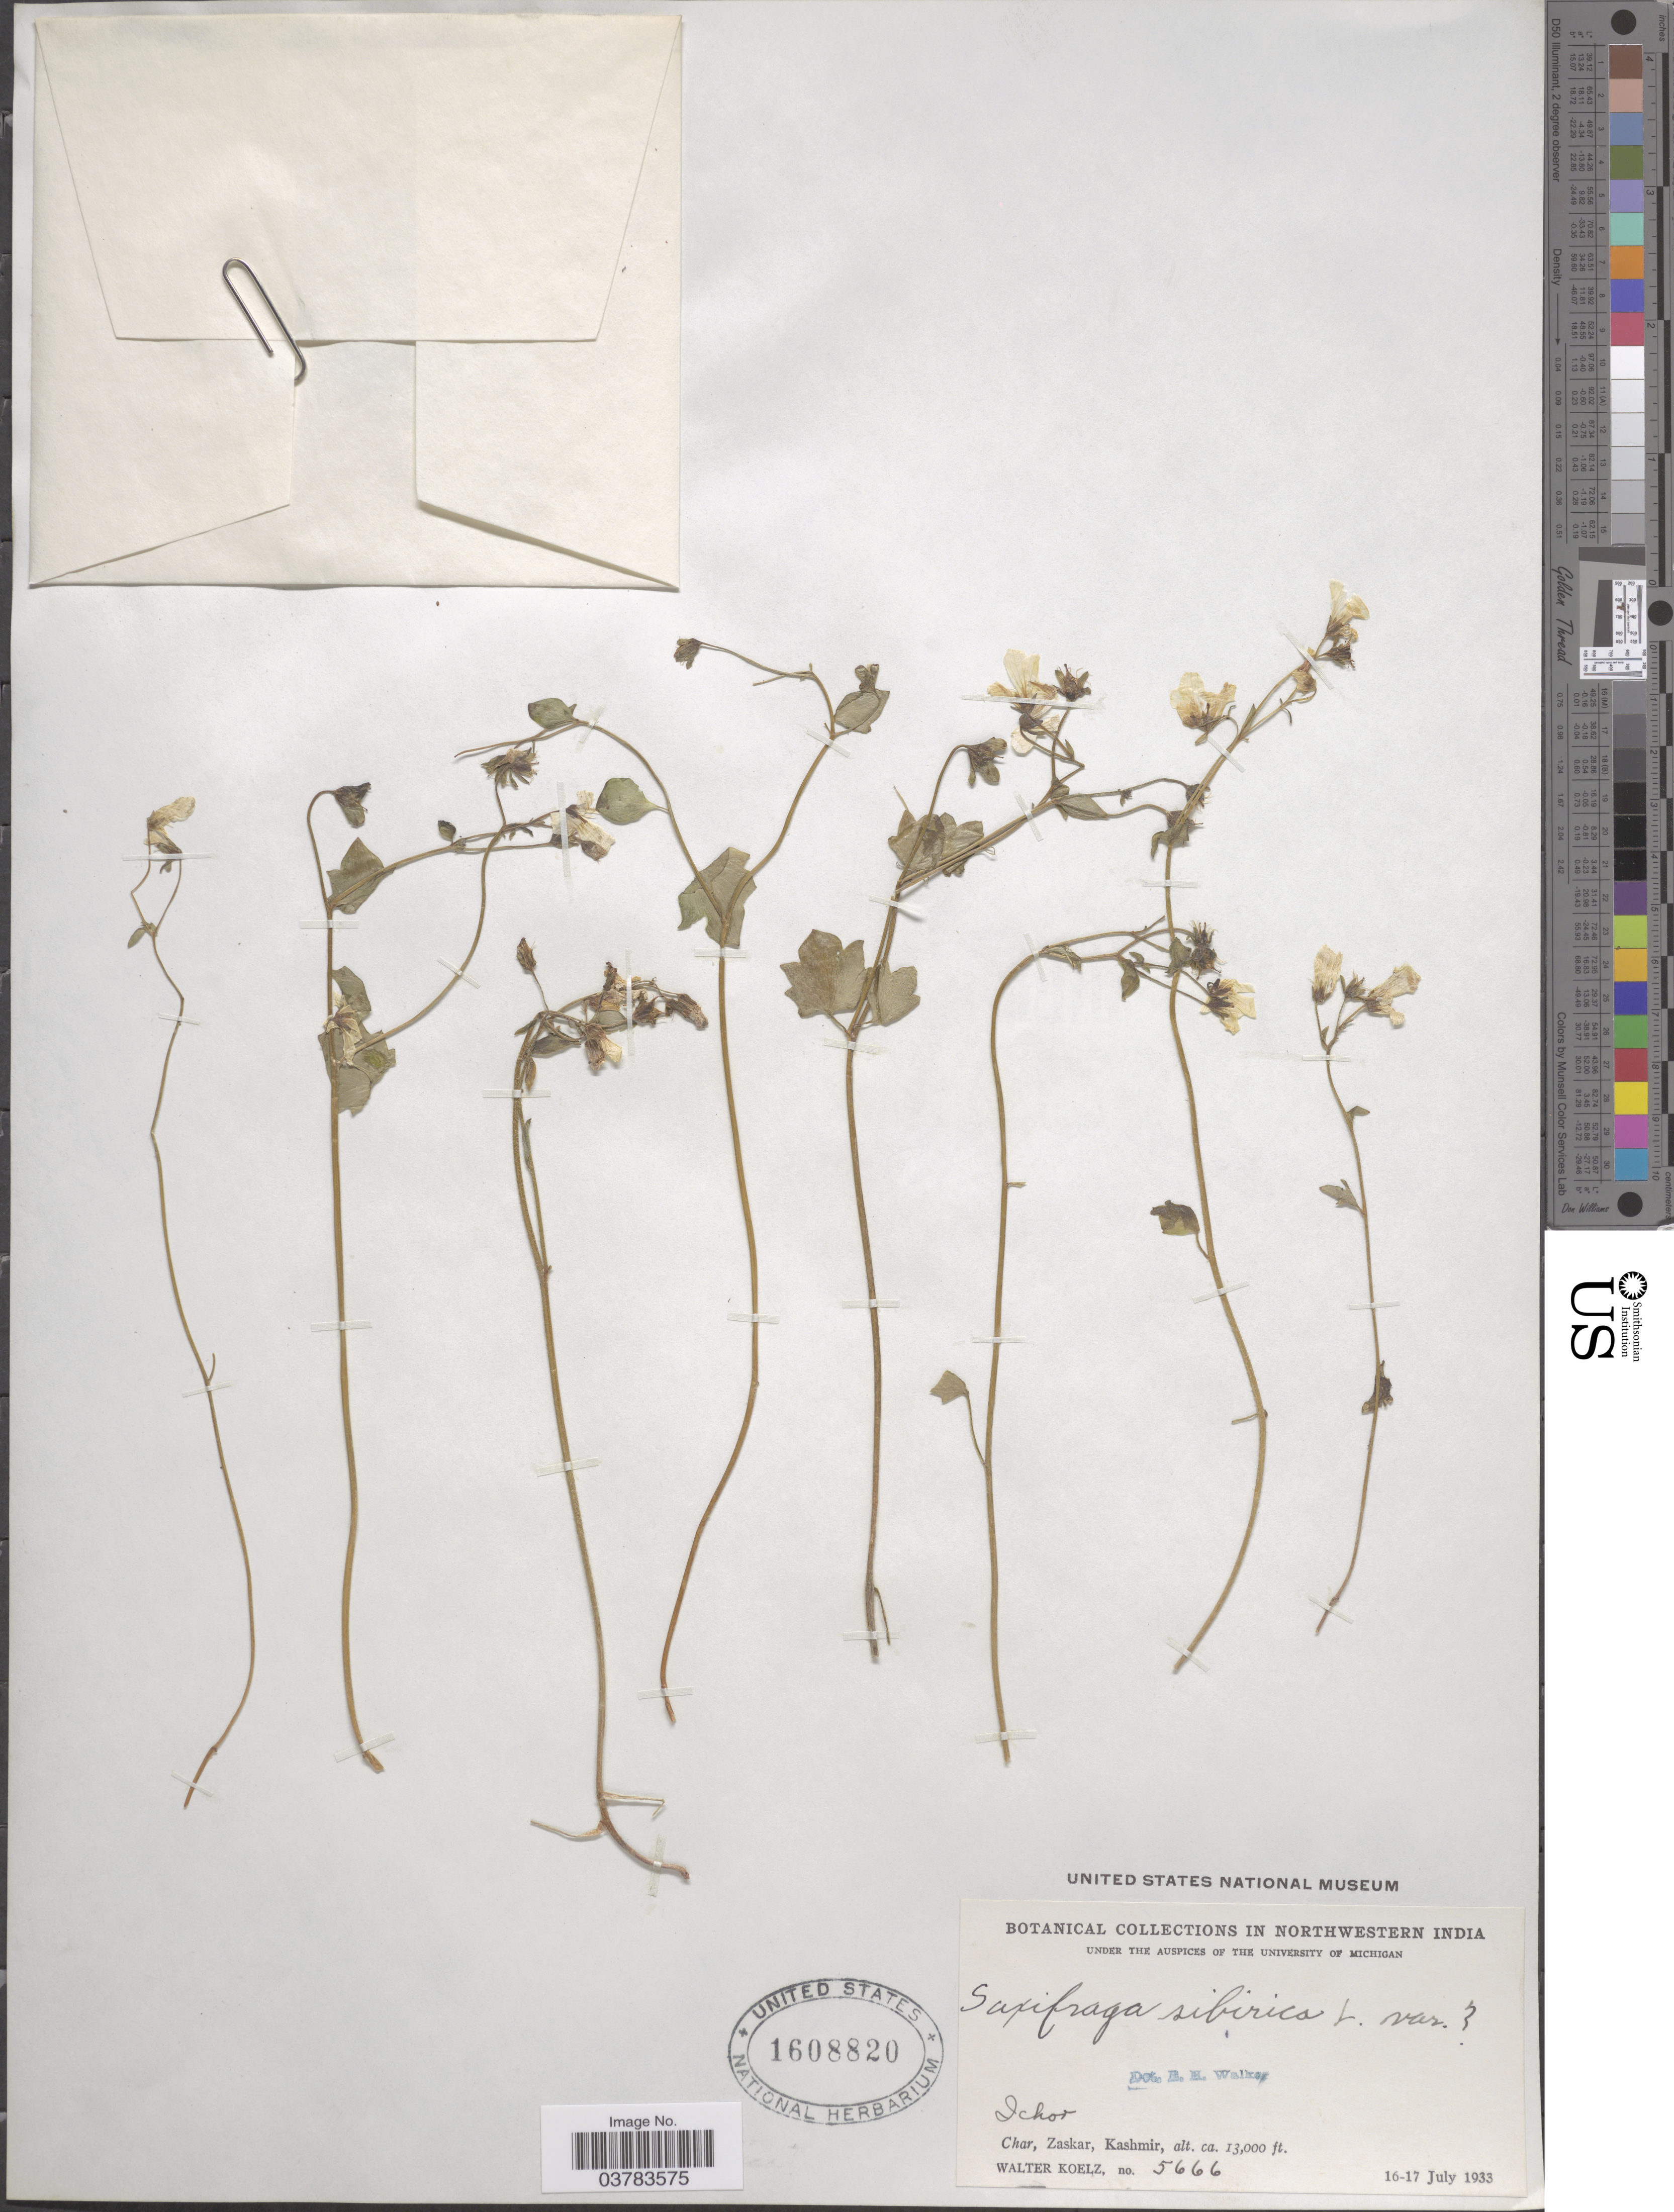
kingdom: Plantae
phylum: Tracheophyta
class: Magnoliopsida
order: Saxifragales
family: Saxifragaceae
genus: Saxifraga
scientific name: Saxifraga sibirica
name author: L.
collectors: W. N. Koelz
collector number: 5666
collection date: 1933-07-16/1933-07-17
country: India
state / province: Jammu and Kashmir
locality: In Northwestern India. Ichor. Char, Zaskar, Kashmir.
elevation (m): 3962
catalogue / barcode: US 1608820